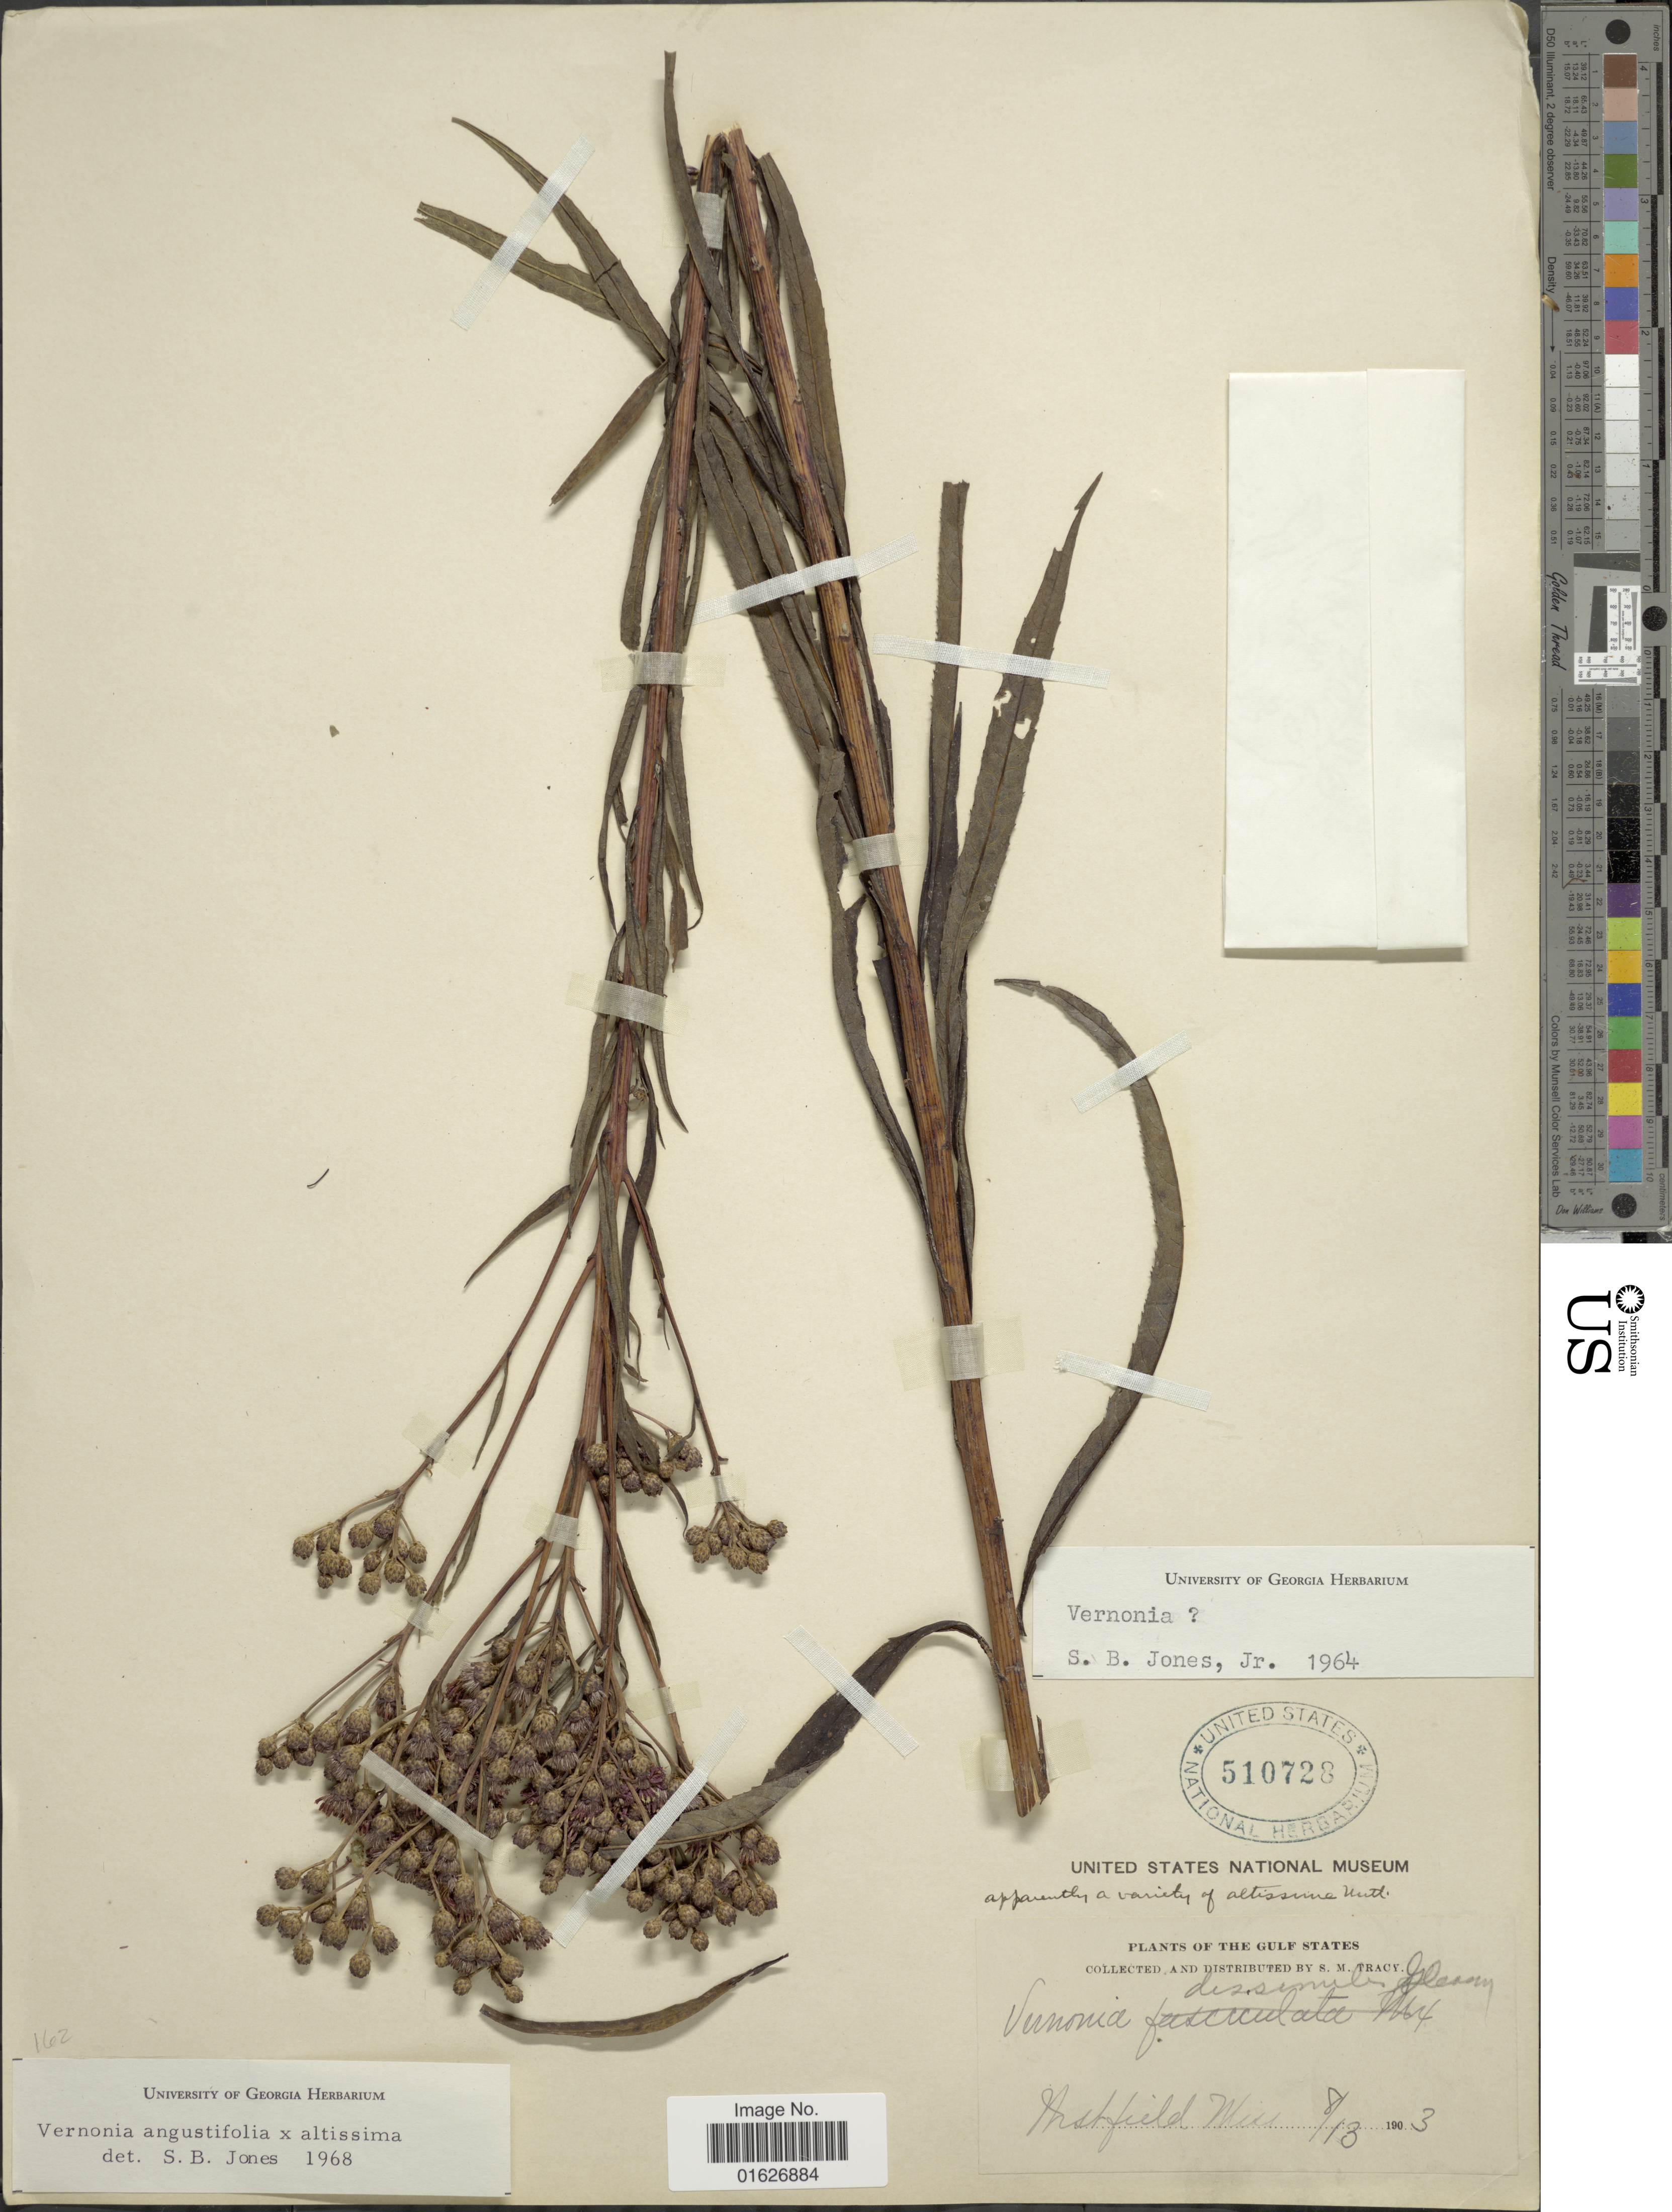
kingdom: Plantae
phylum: Tracheophyta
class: Magnoliopsida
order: Asterales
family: Asteraceae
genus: Vernonia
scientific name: Vernonia angustifolia var. mohrii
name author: S.B. Jones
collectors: S. M. Tracy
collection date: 1903-08-13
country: United States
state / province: Massachusetts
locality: Gulf states, Hatfield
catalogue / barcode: US 510728